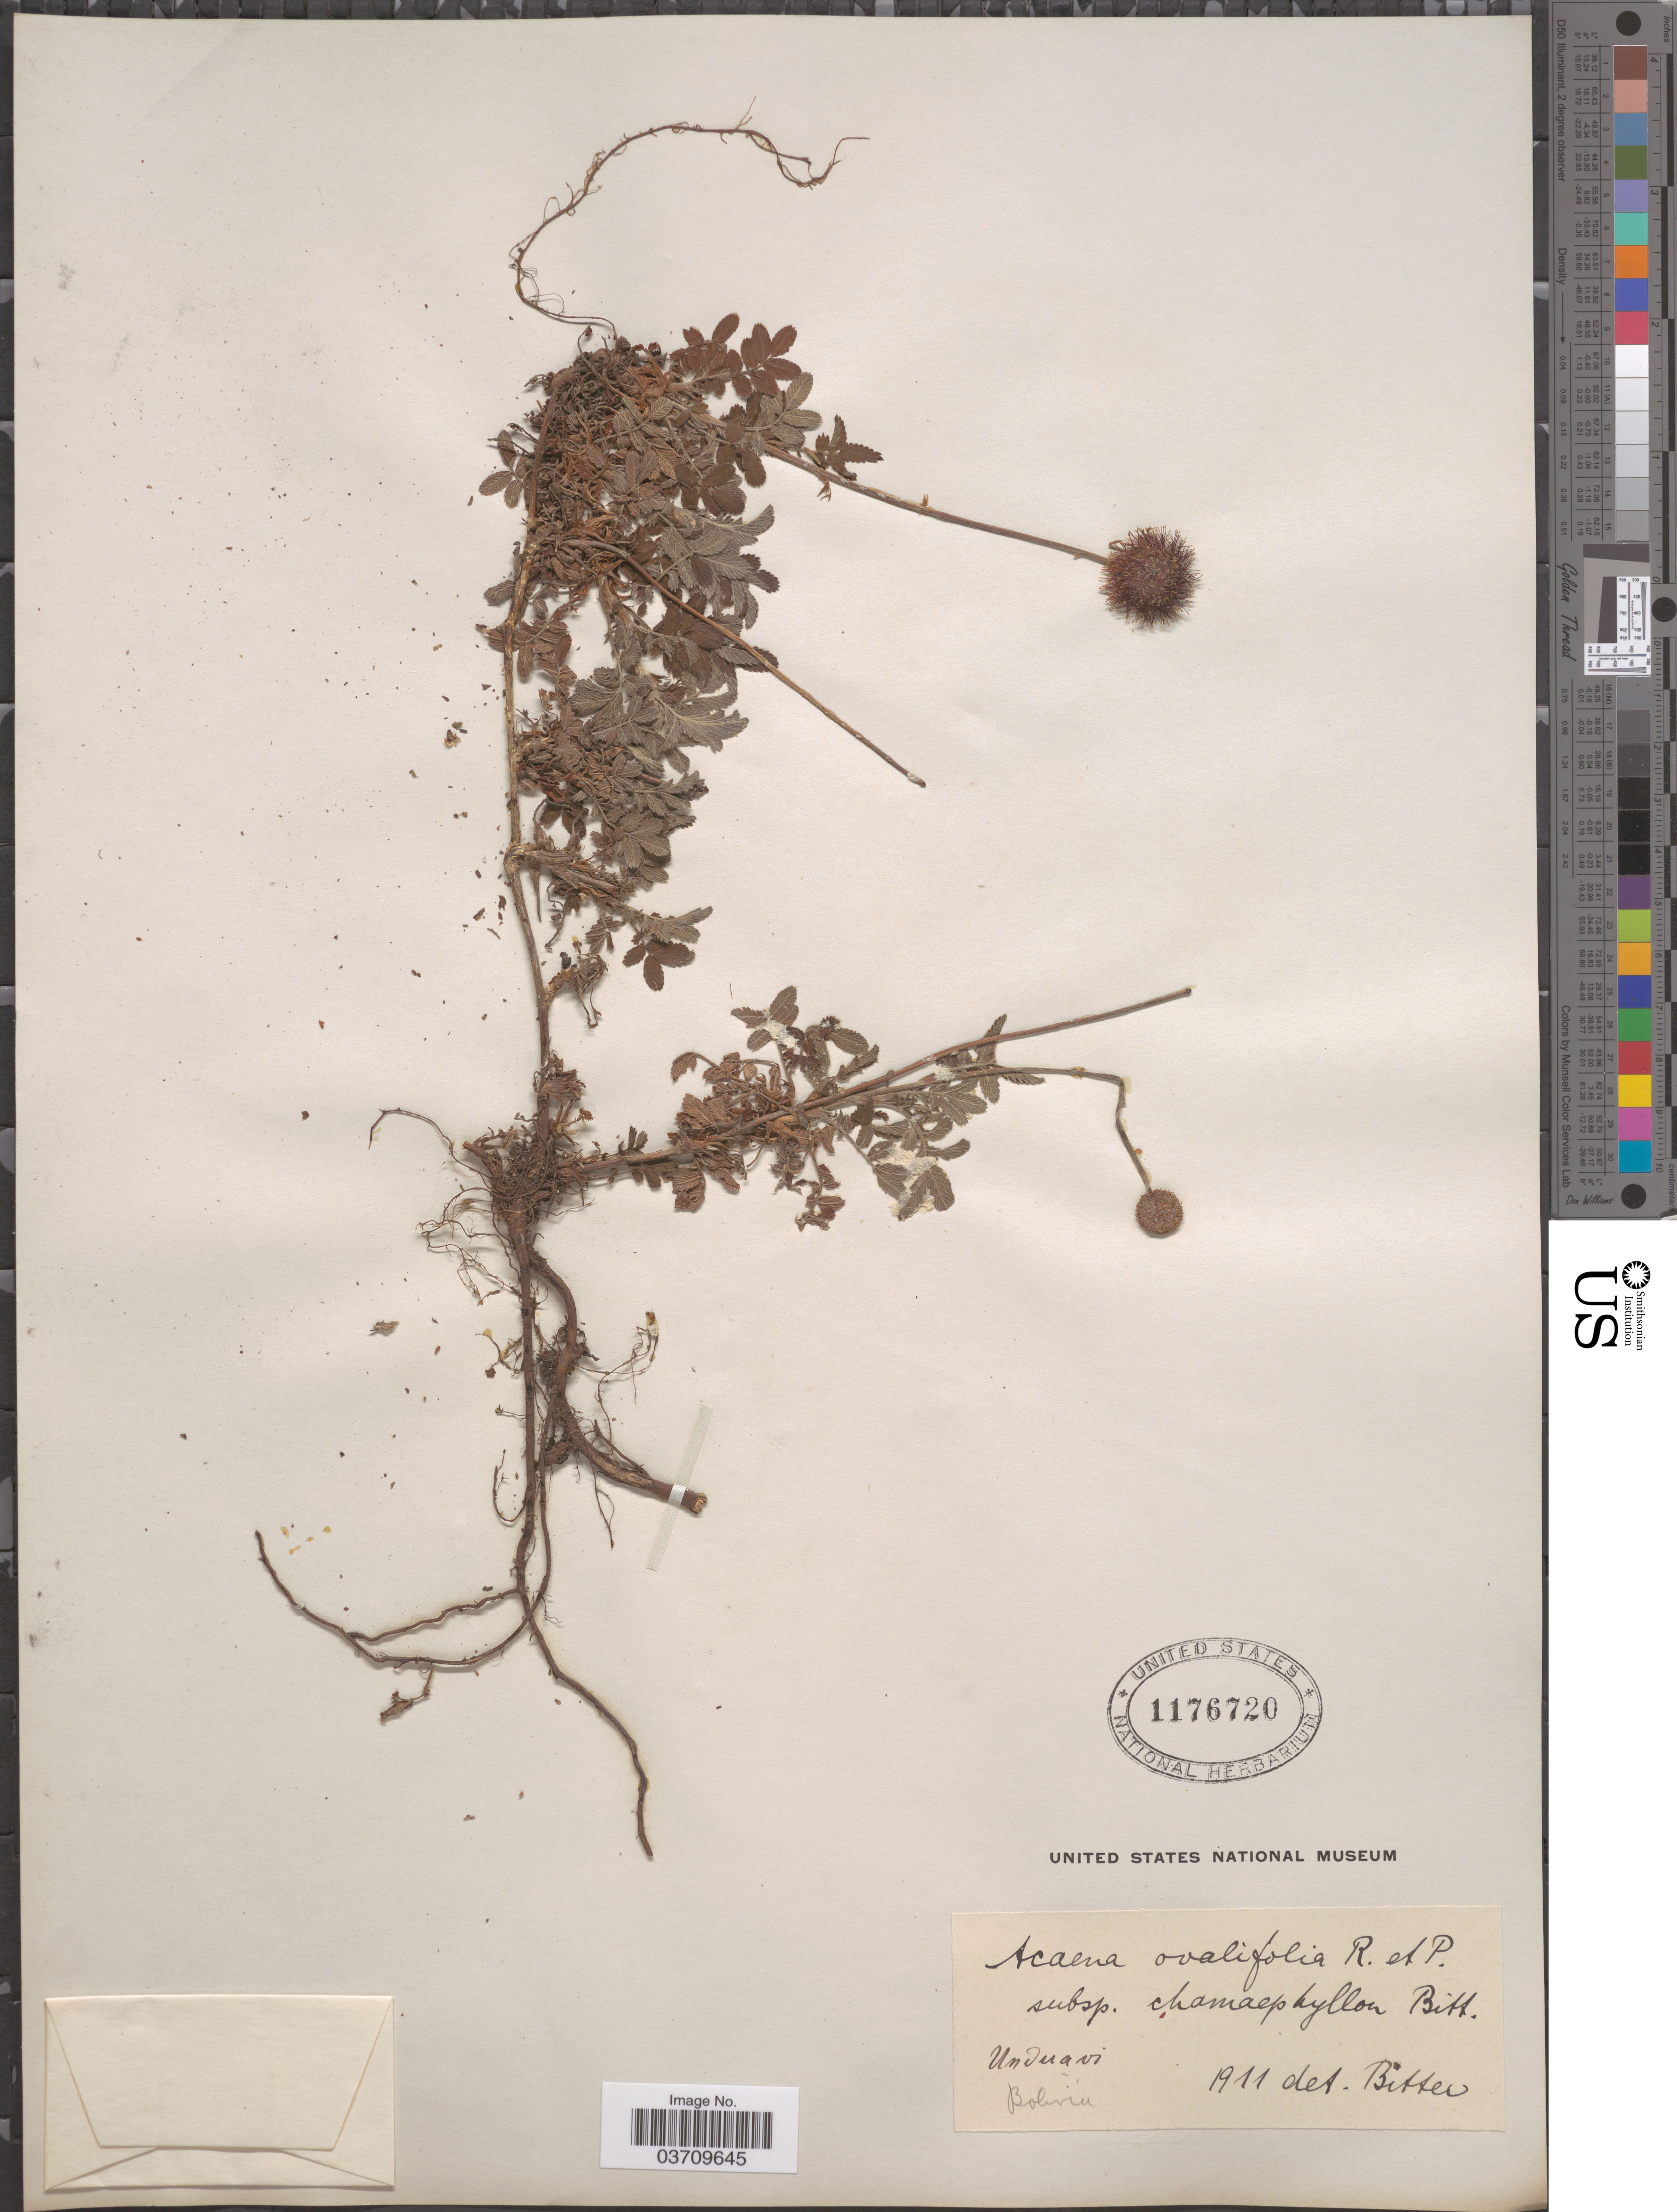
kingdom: Plantae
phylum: Tracheophyta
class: Magnoliopsida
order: Rosales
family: Rosaceae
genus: Acaena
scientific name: Acaena ovalifolia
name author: Ruiz & Pav.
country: Bolivia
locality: Unduavi.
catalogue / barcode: US 1176720